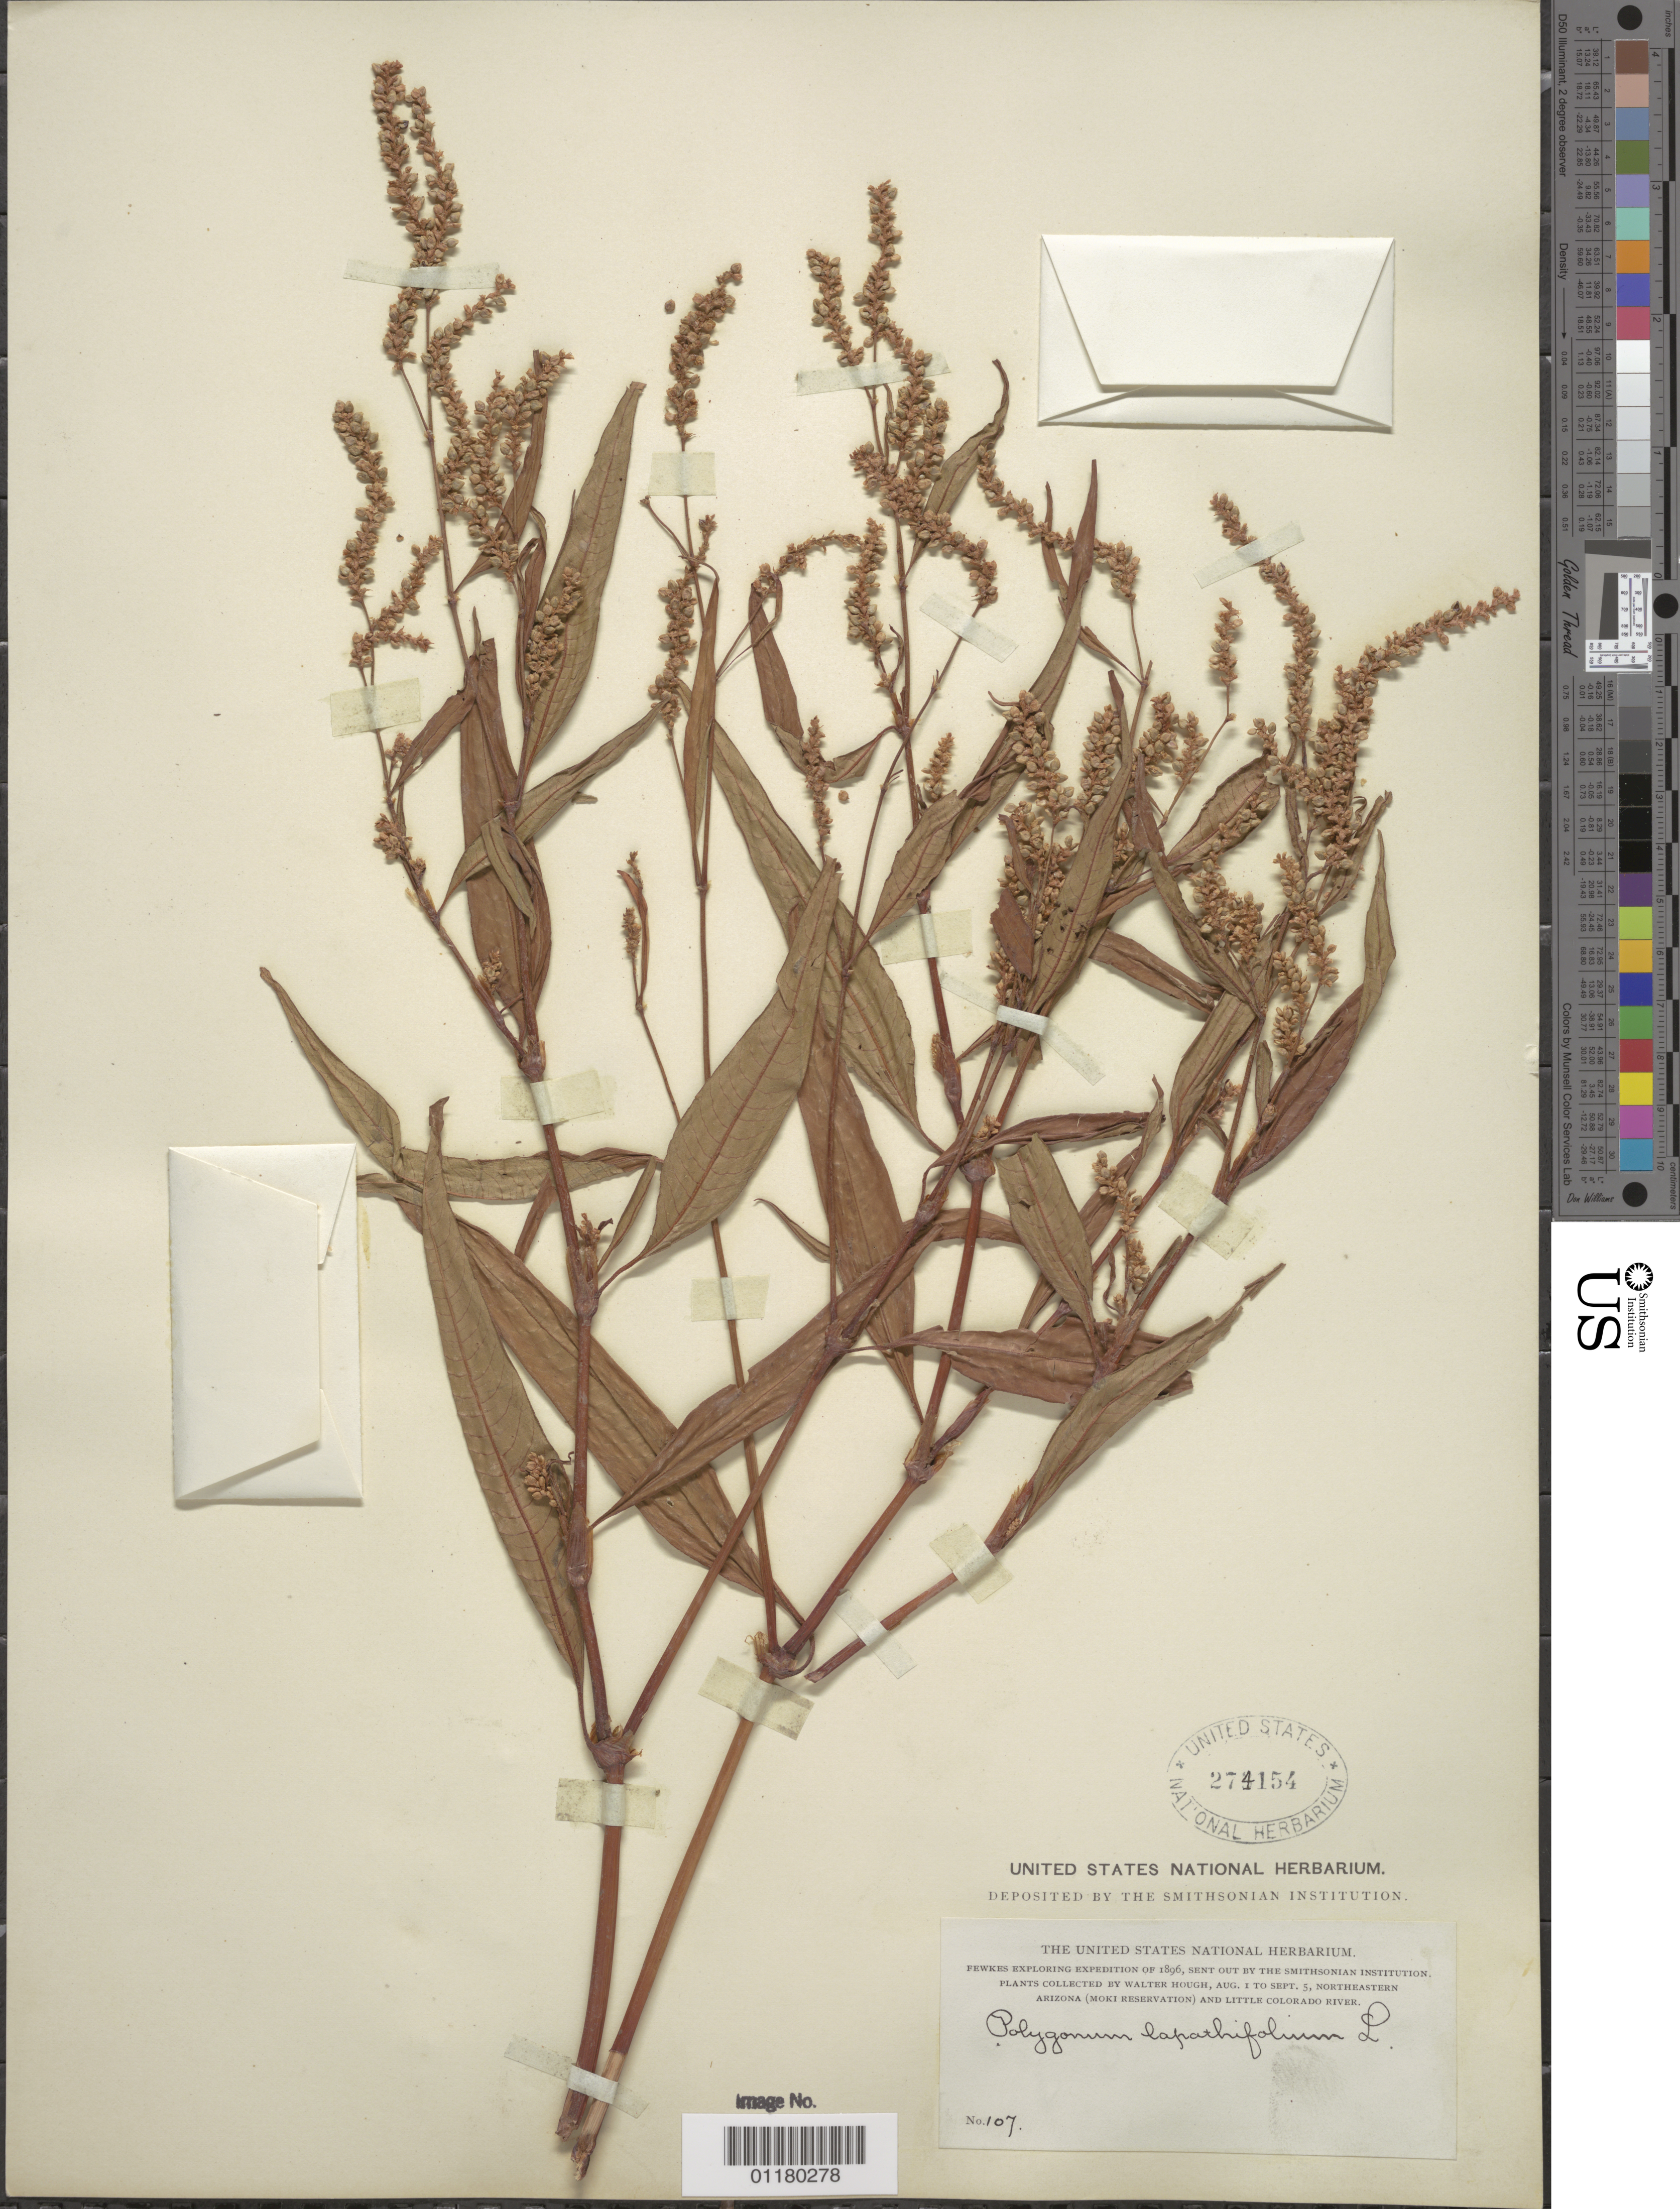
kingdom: Plantae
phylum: Tracheophyta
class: Magnoliopsida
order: Caryophyllales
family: Polygonaceae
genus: Persicaria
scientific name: Persicaria lapathifolia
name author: (L.) Delarbre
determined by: Atha, D. E.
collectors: W. Hough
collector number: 107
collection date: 1896-08-01/1896-09-05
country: United States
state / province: Arizona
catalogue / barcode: US 274154